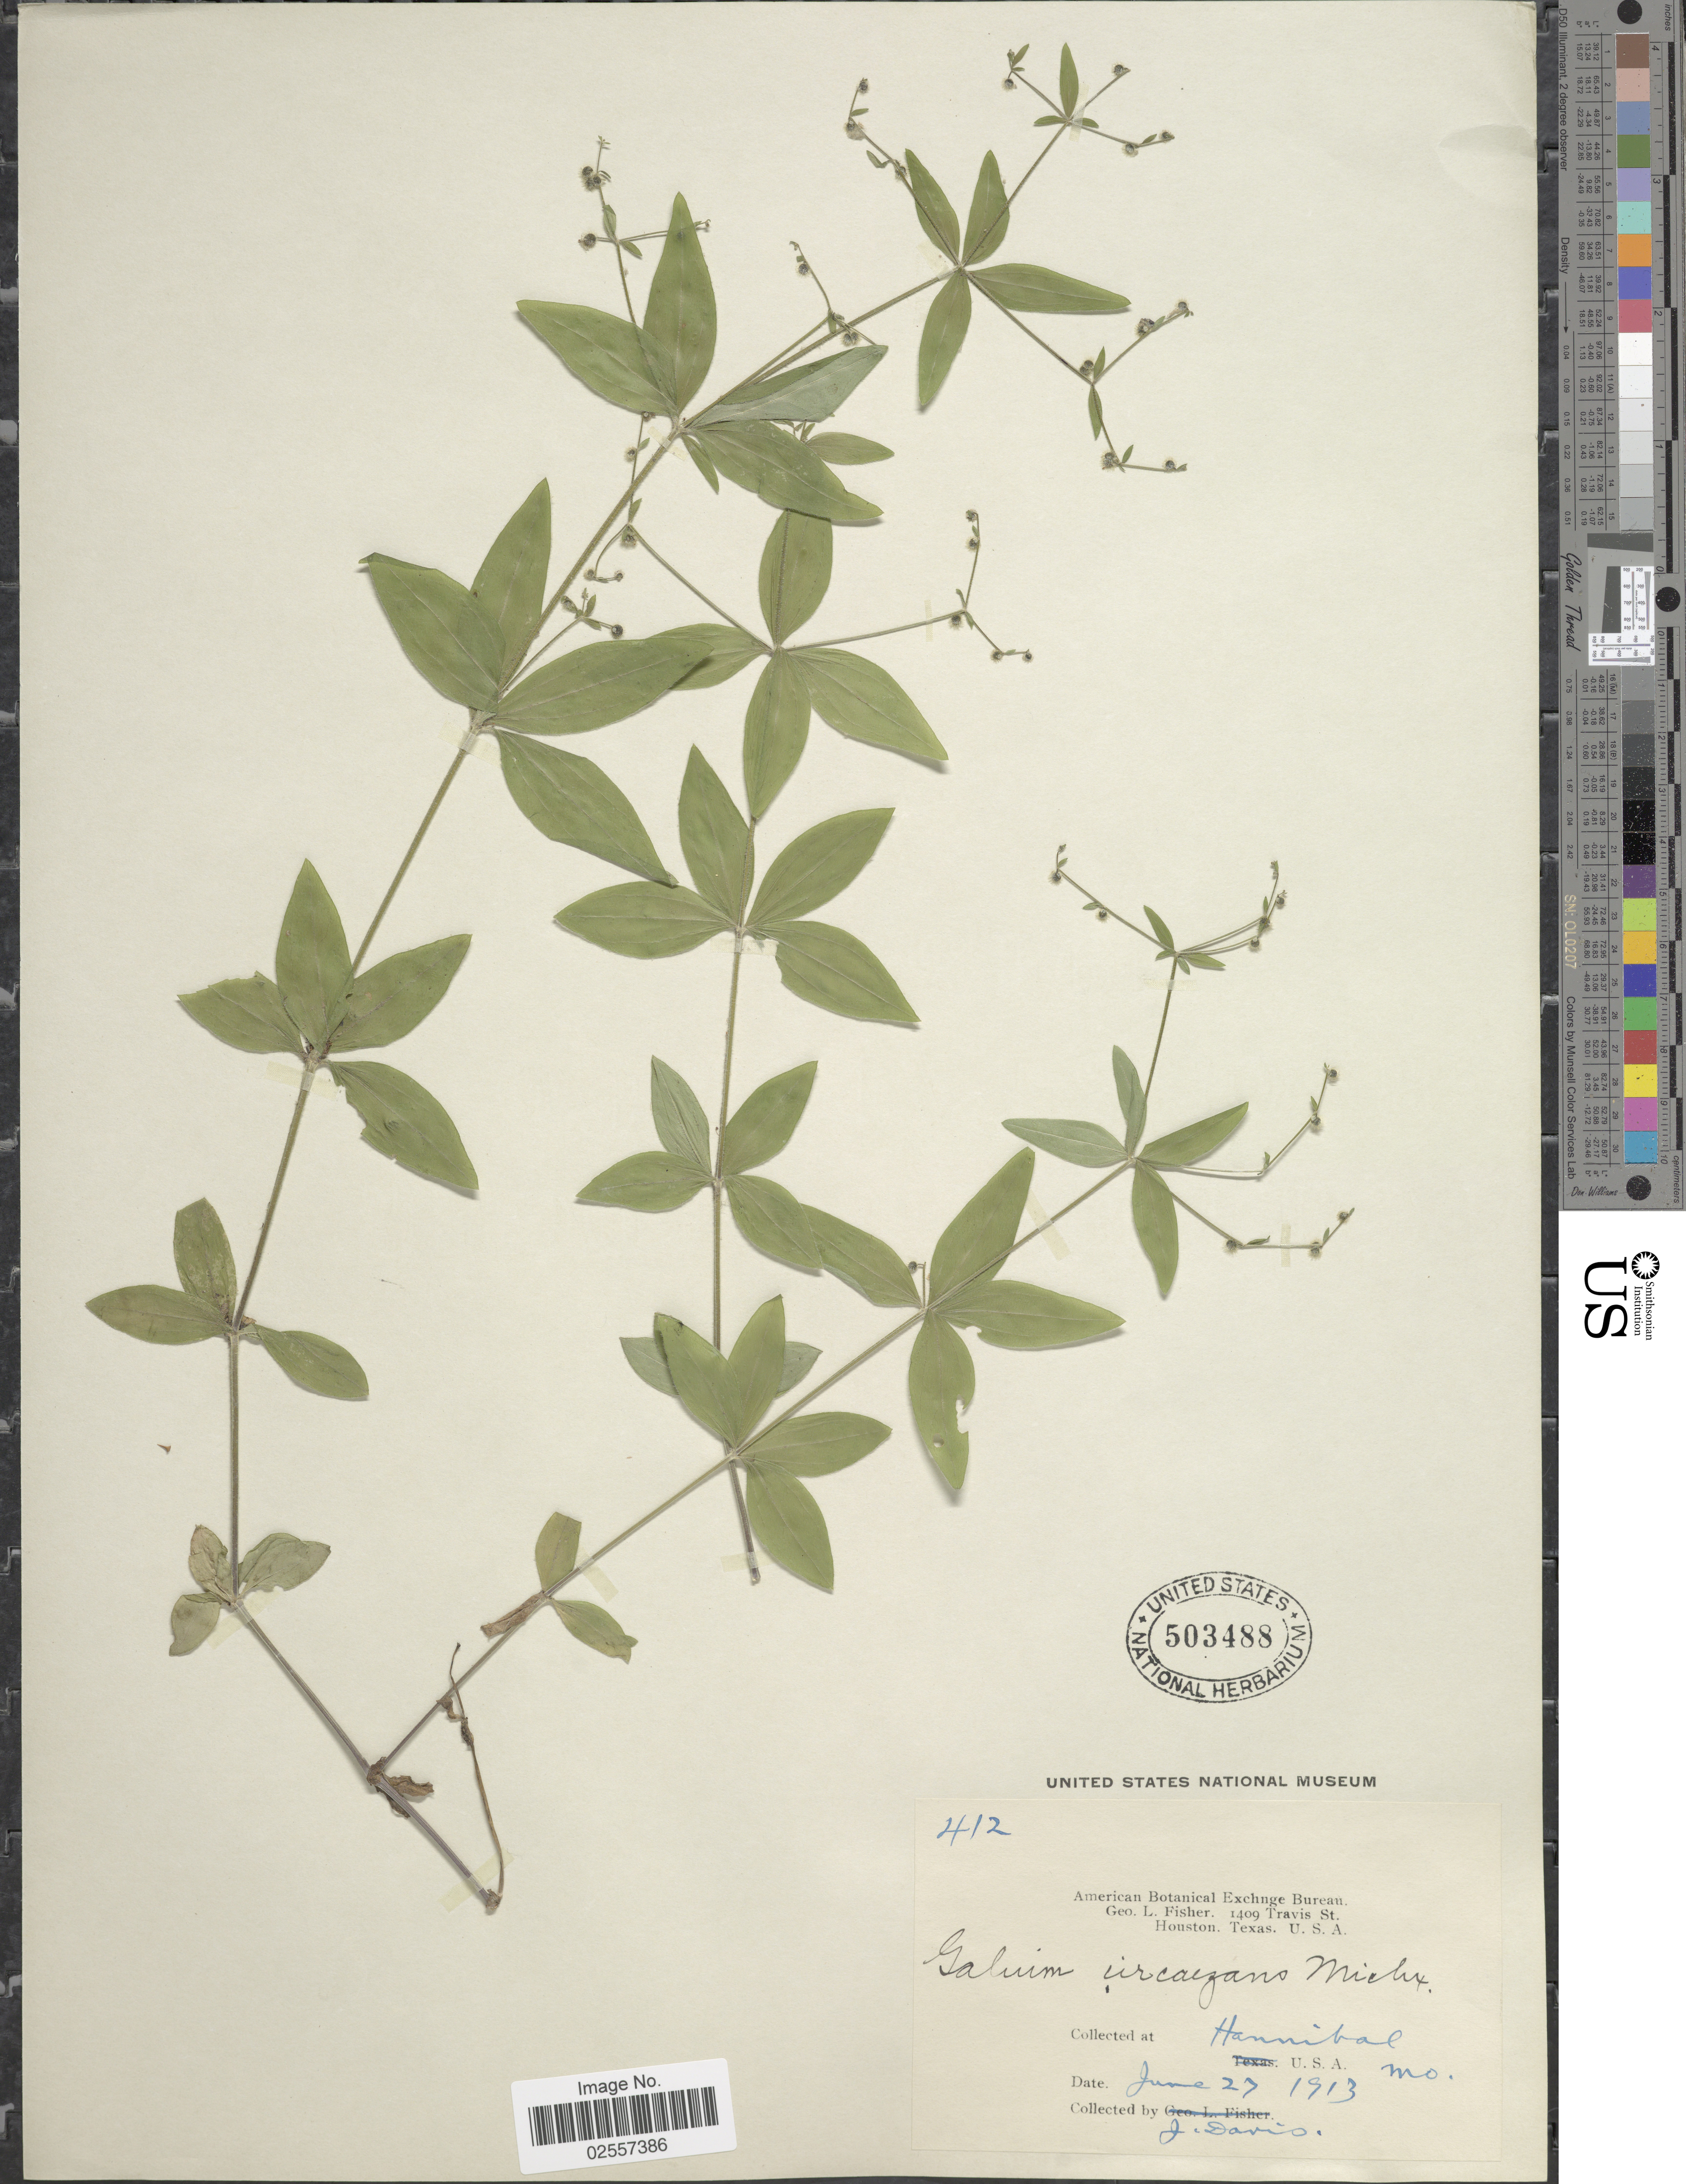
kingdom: Plantae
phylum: Tracheophyta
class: Magnoliopsida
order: Gentianales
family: Rubiaceae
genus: Galium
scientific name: Galium circaezans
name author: Michx.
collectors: J. Davis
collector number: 412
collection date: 1913-06-27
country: United States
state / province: Missouri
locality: Hannibal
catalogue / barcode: US 503488